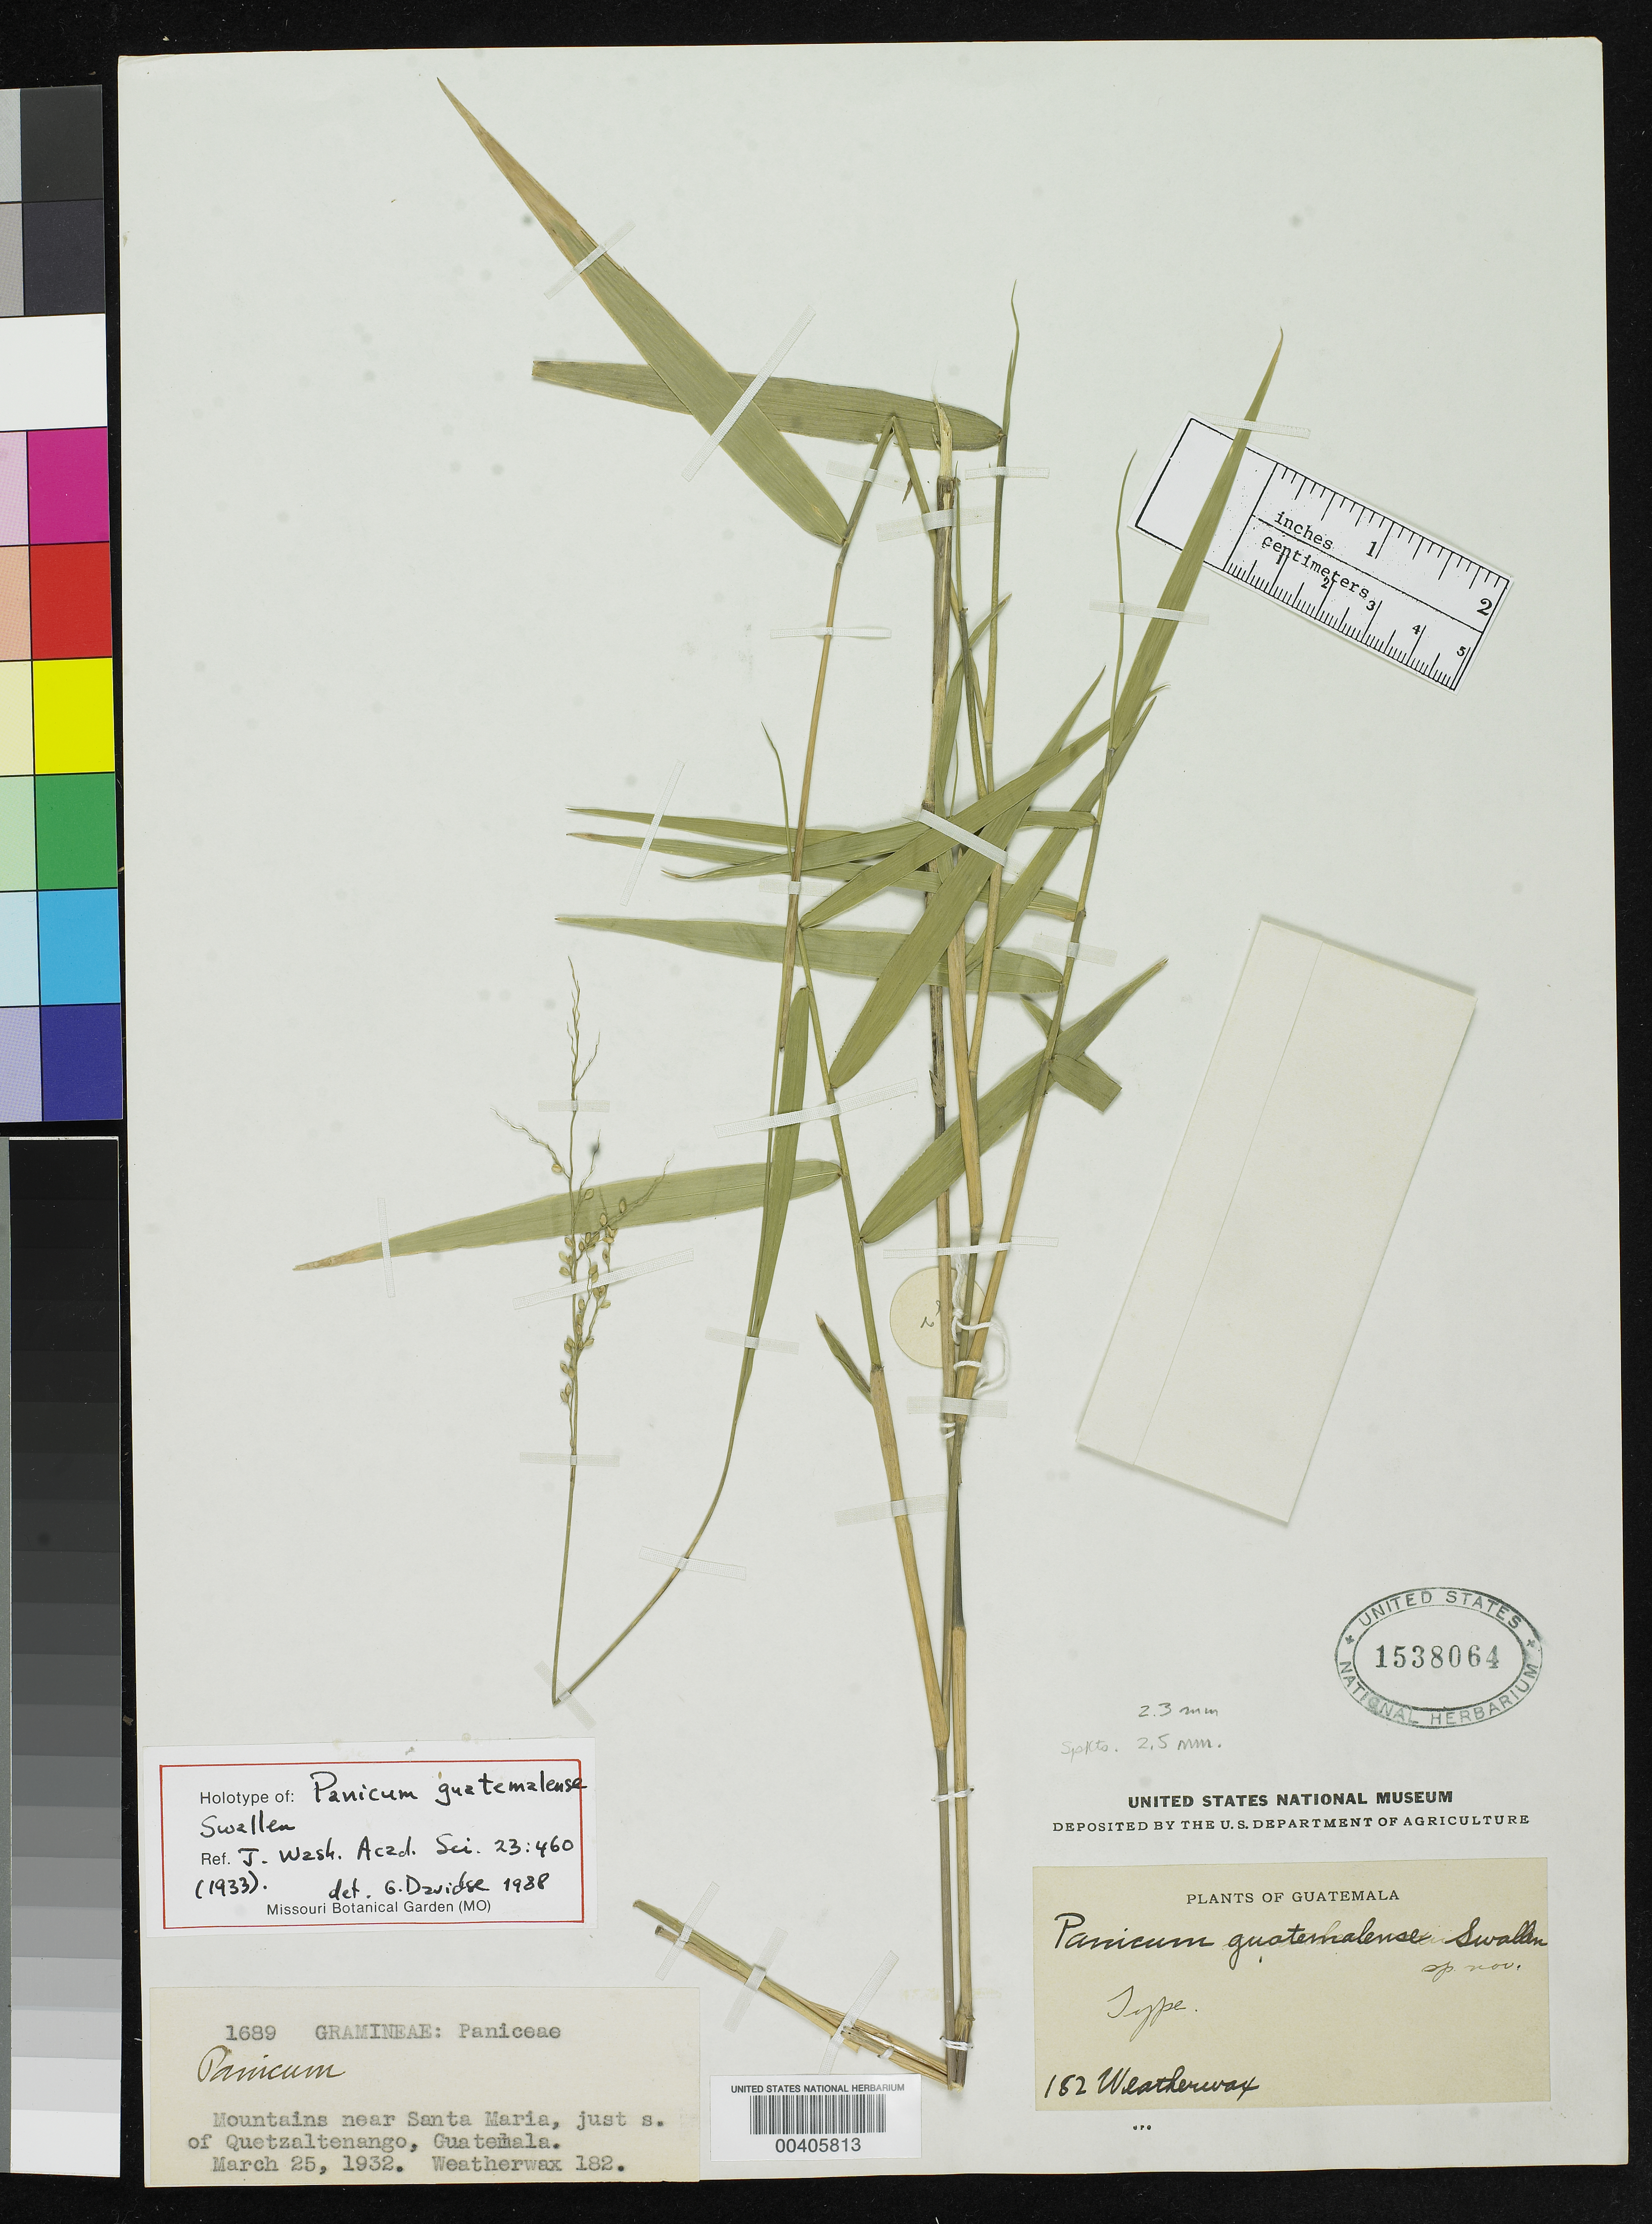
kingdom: Plantae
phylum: Tracheophyta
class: Liliopsida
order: Poales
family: Poaceae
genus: Panicum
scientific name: Panicum guatemalense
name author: Swallen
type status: Holotype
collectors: P. Weatherwax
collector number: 182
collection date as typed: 25 Mar 1932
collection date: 1932-03-25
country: Guatemala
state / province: Quetzaltenango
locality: Mountains near Santa Maria, S of Quetzaltenango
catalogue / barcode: US 1538064